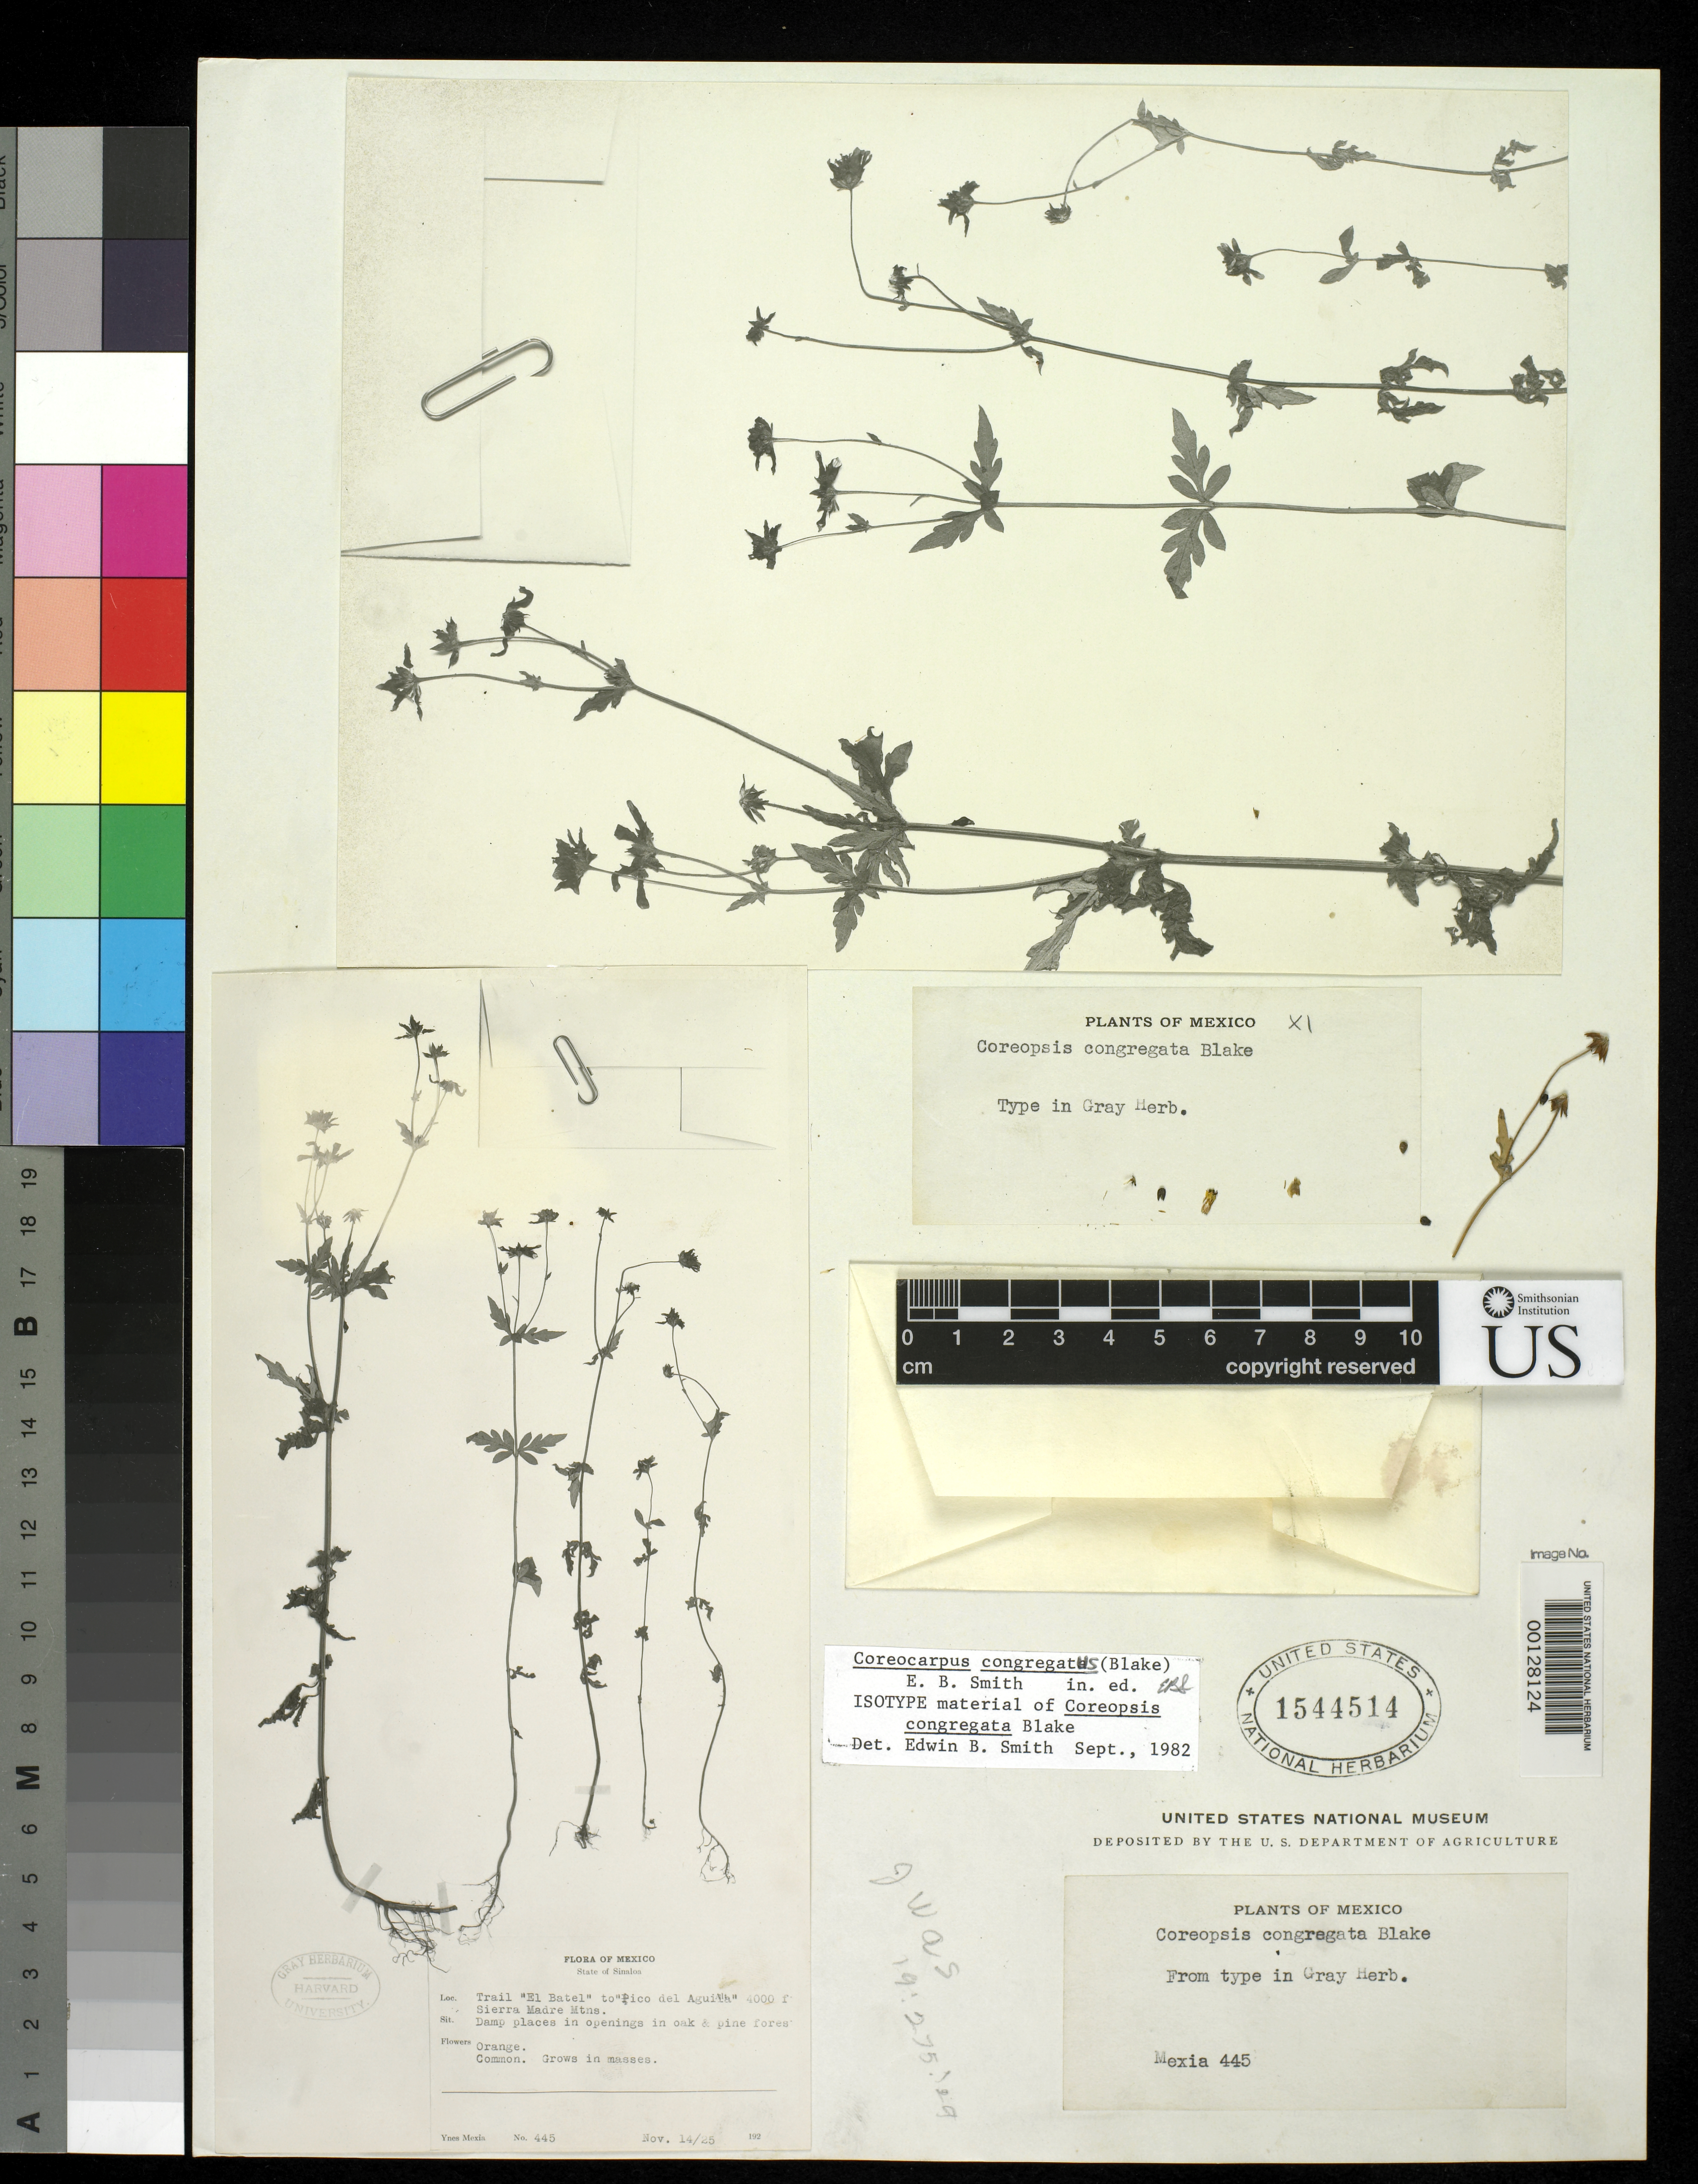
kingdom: Plantae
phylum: Tracheophyta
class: Magnoliopsida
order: Asterales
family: Asteraceae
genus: Coreopsis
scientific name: Coreopsis congregata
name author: S.F. Blake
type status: Type Fragment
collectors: Y. Mexia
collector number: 445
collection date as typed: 14 Nov 1925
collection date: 1925-11-14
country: Mexico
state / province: Sinaloa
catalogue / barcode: US 1544514